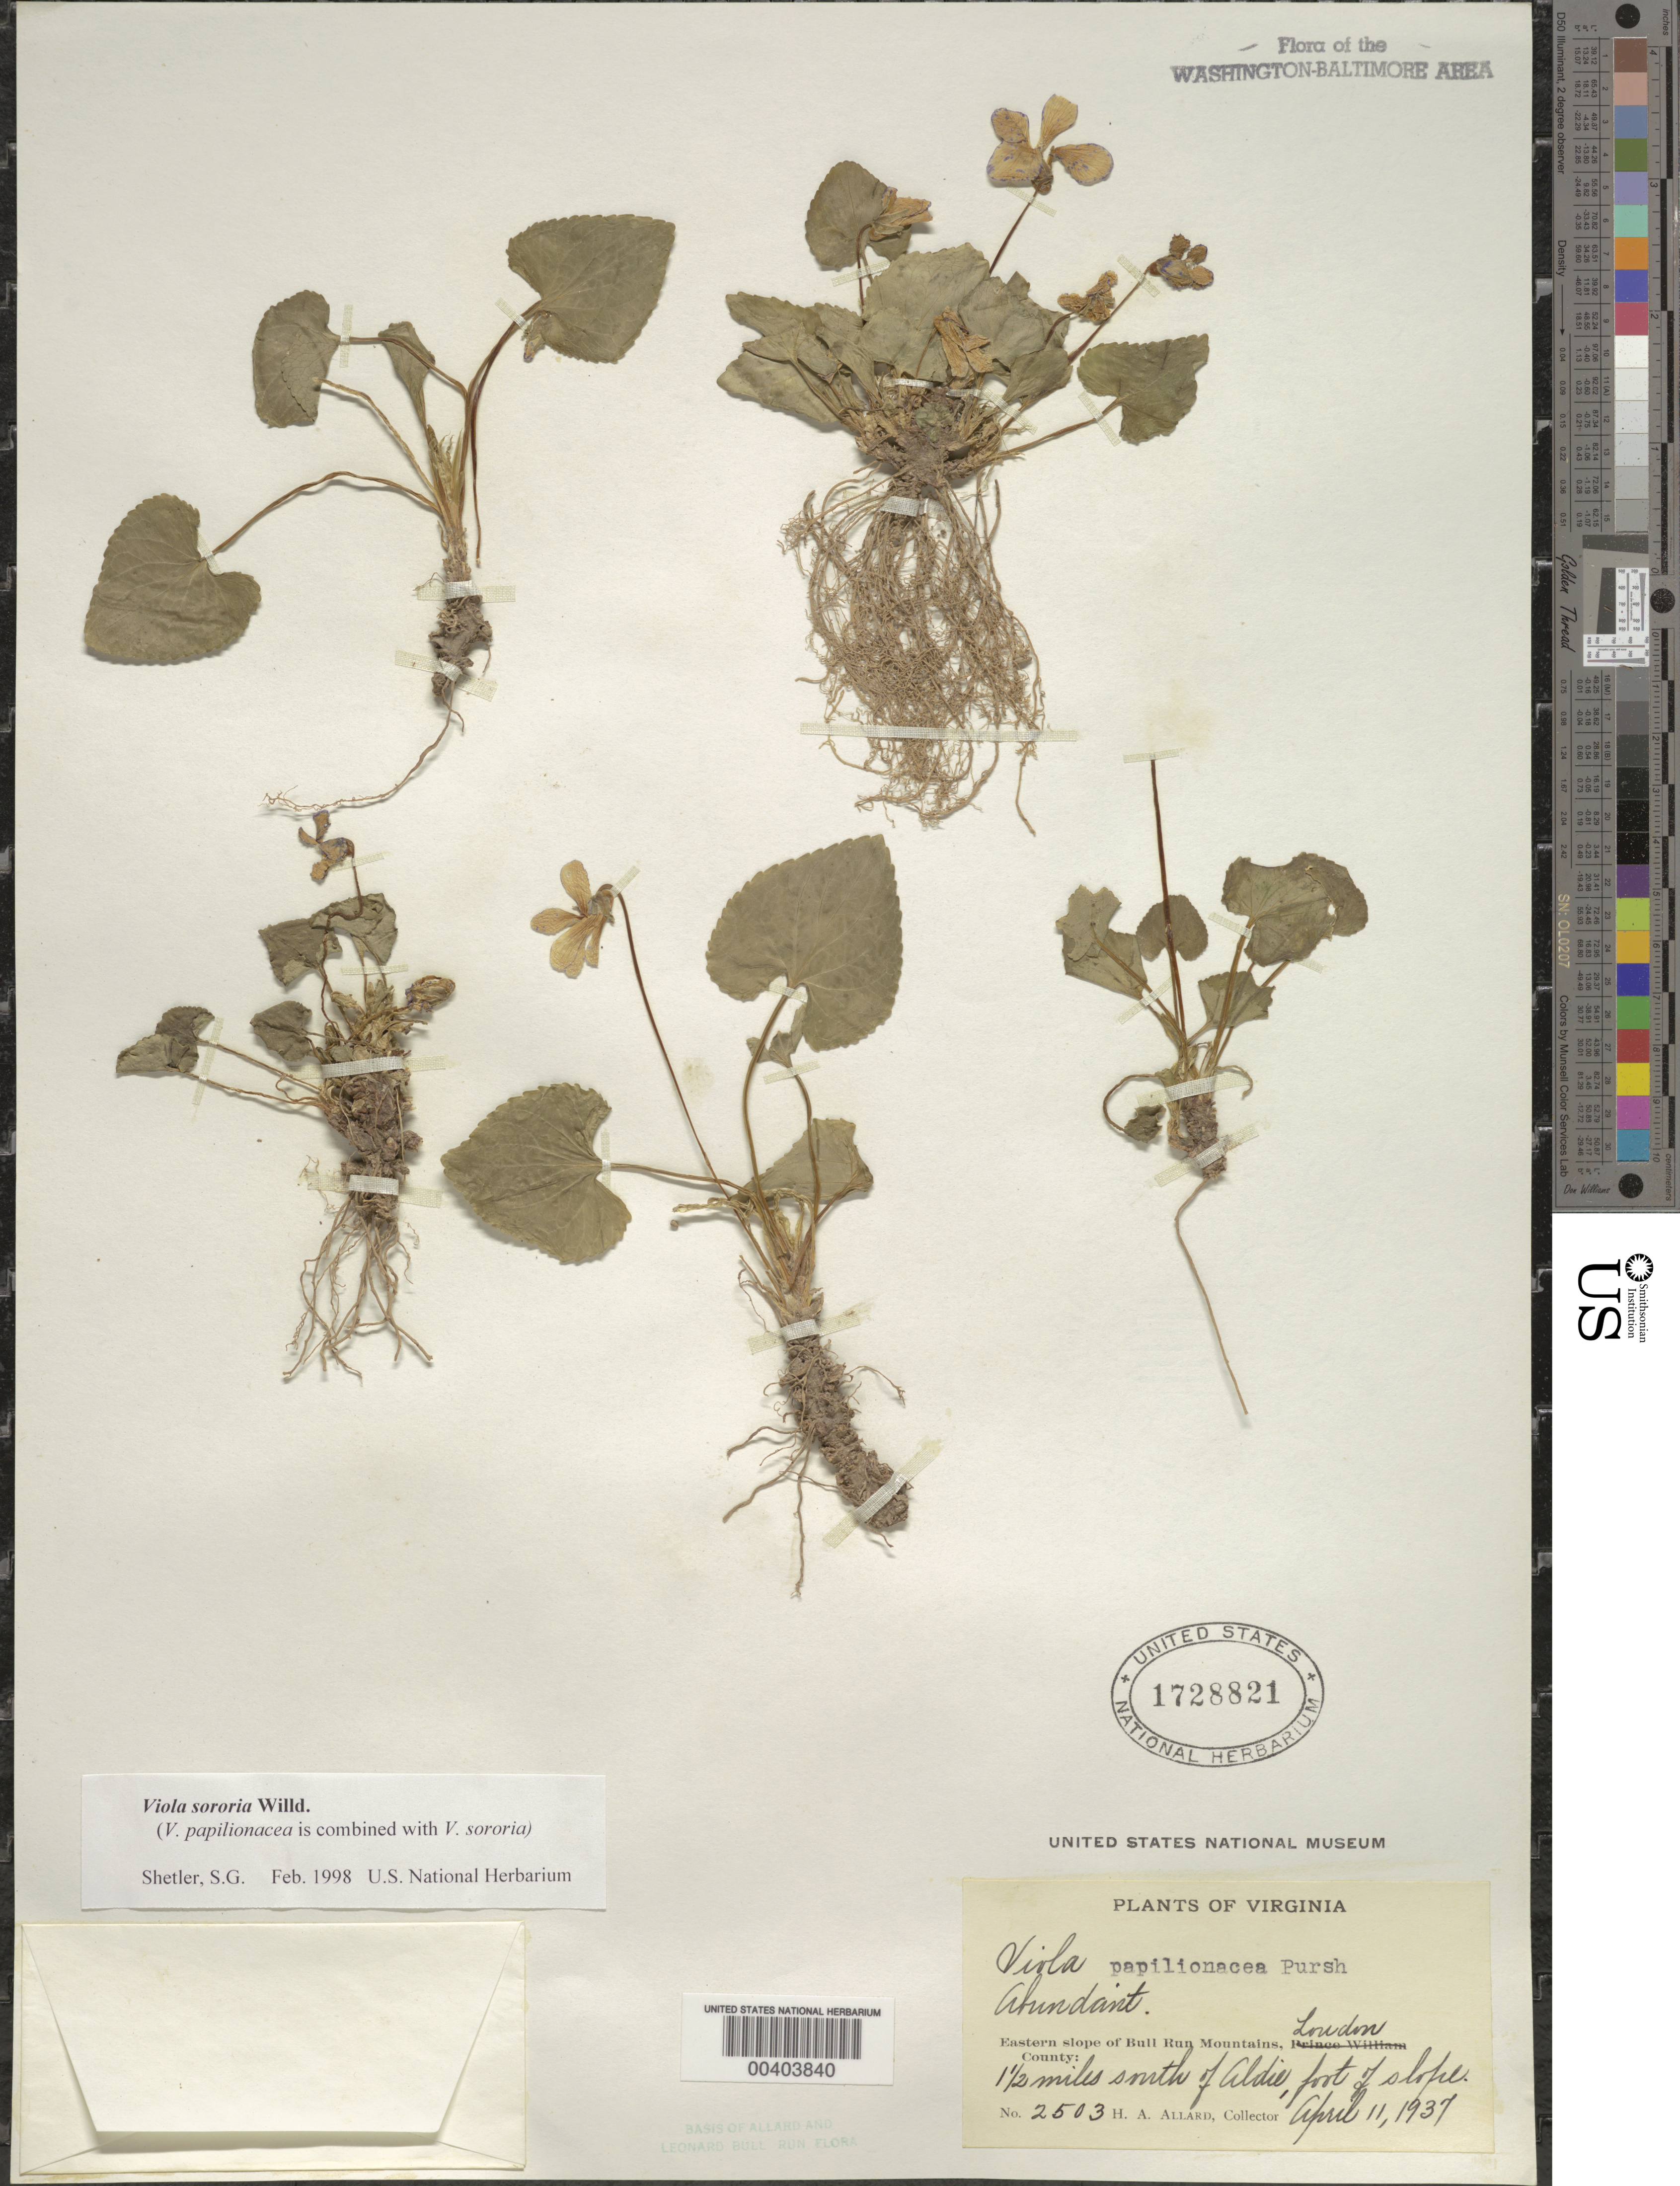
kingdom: Plantae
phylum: Tracheophyta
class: Magnoliopsida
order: Malpighiales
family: Violaceae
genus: Viola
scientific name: Viola sororia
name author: Willd.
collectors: H. A. Allard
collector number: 2503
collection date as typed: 11 Apr 1937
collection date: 1937-04-11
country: United States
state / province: Virginia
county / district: Loudoun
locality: South of Aldie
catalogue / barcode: US 1728821